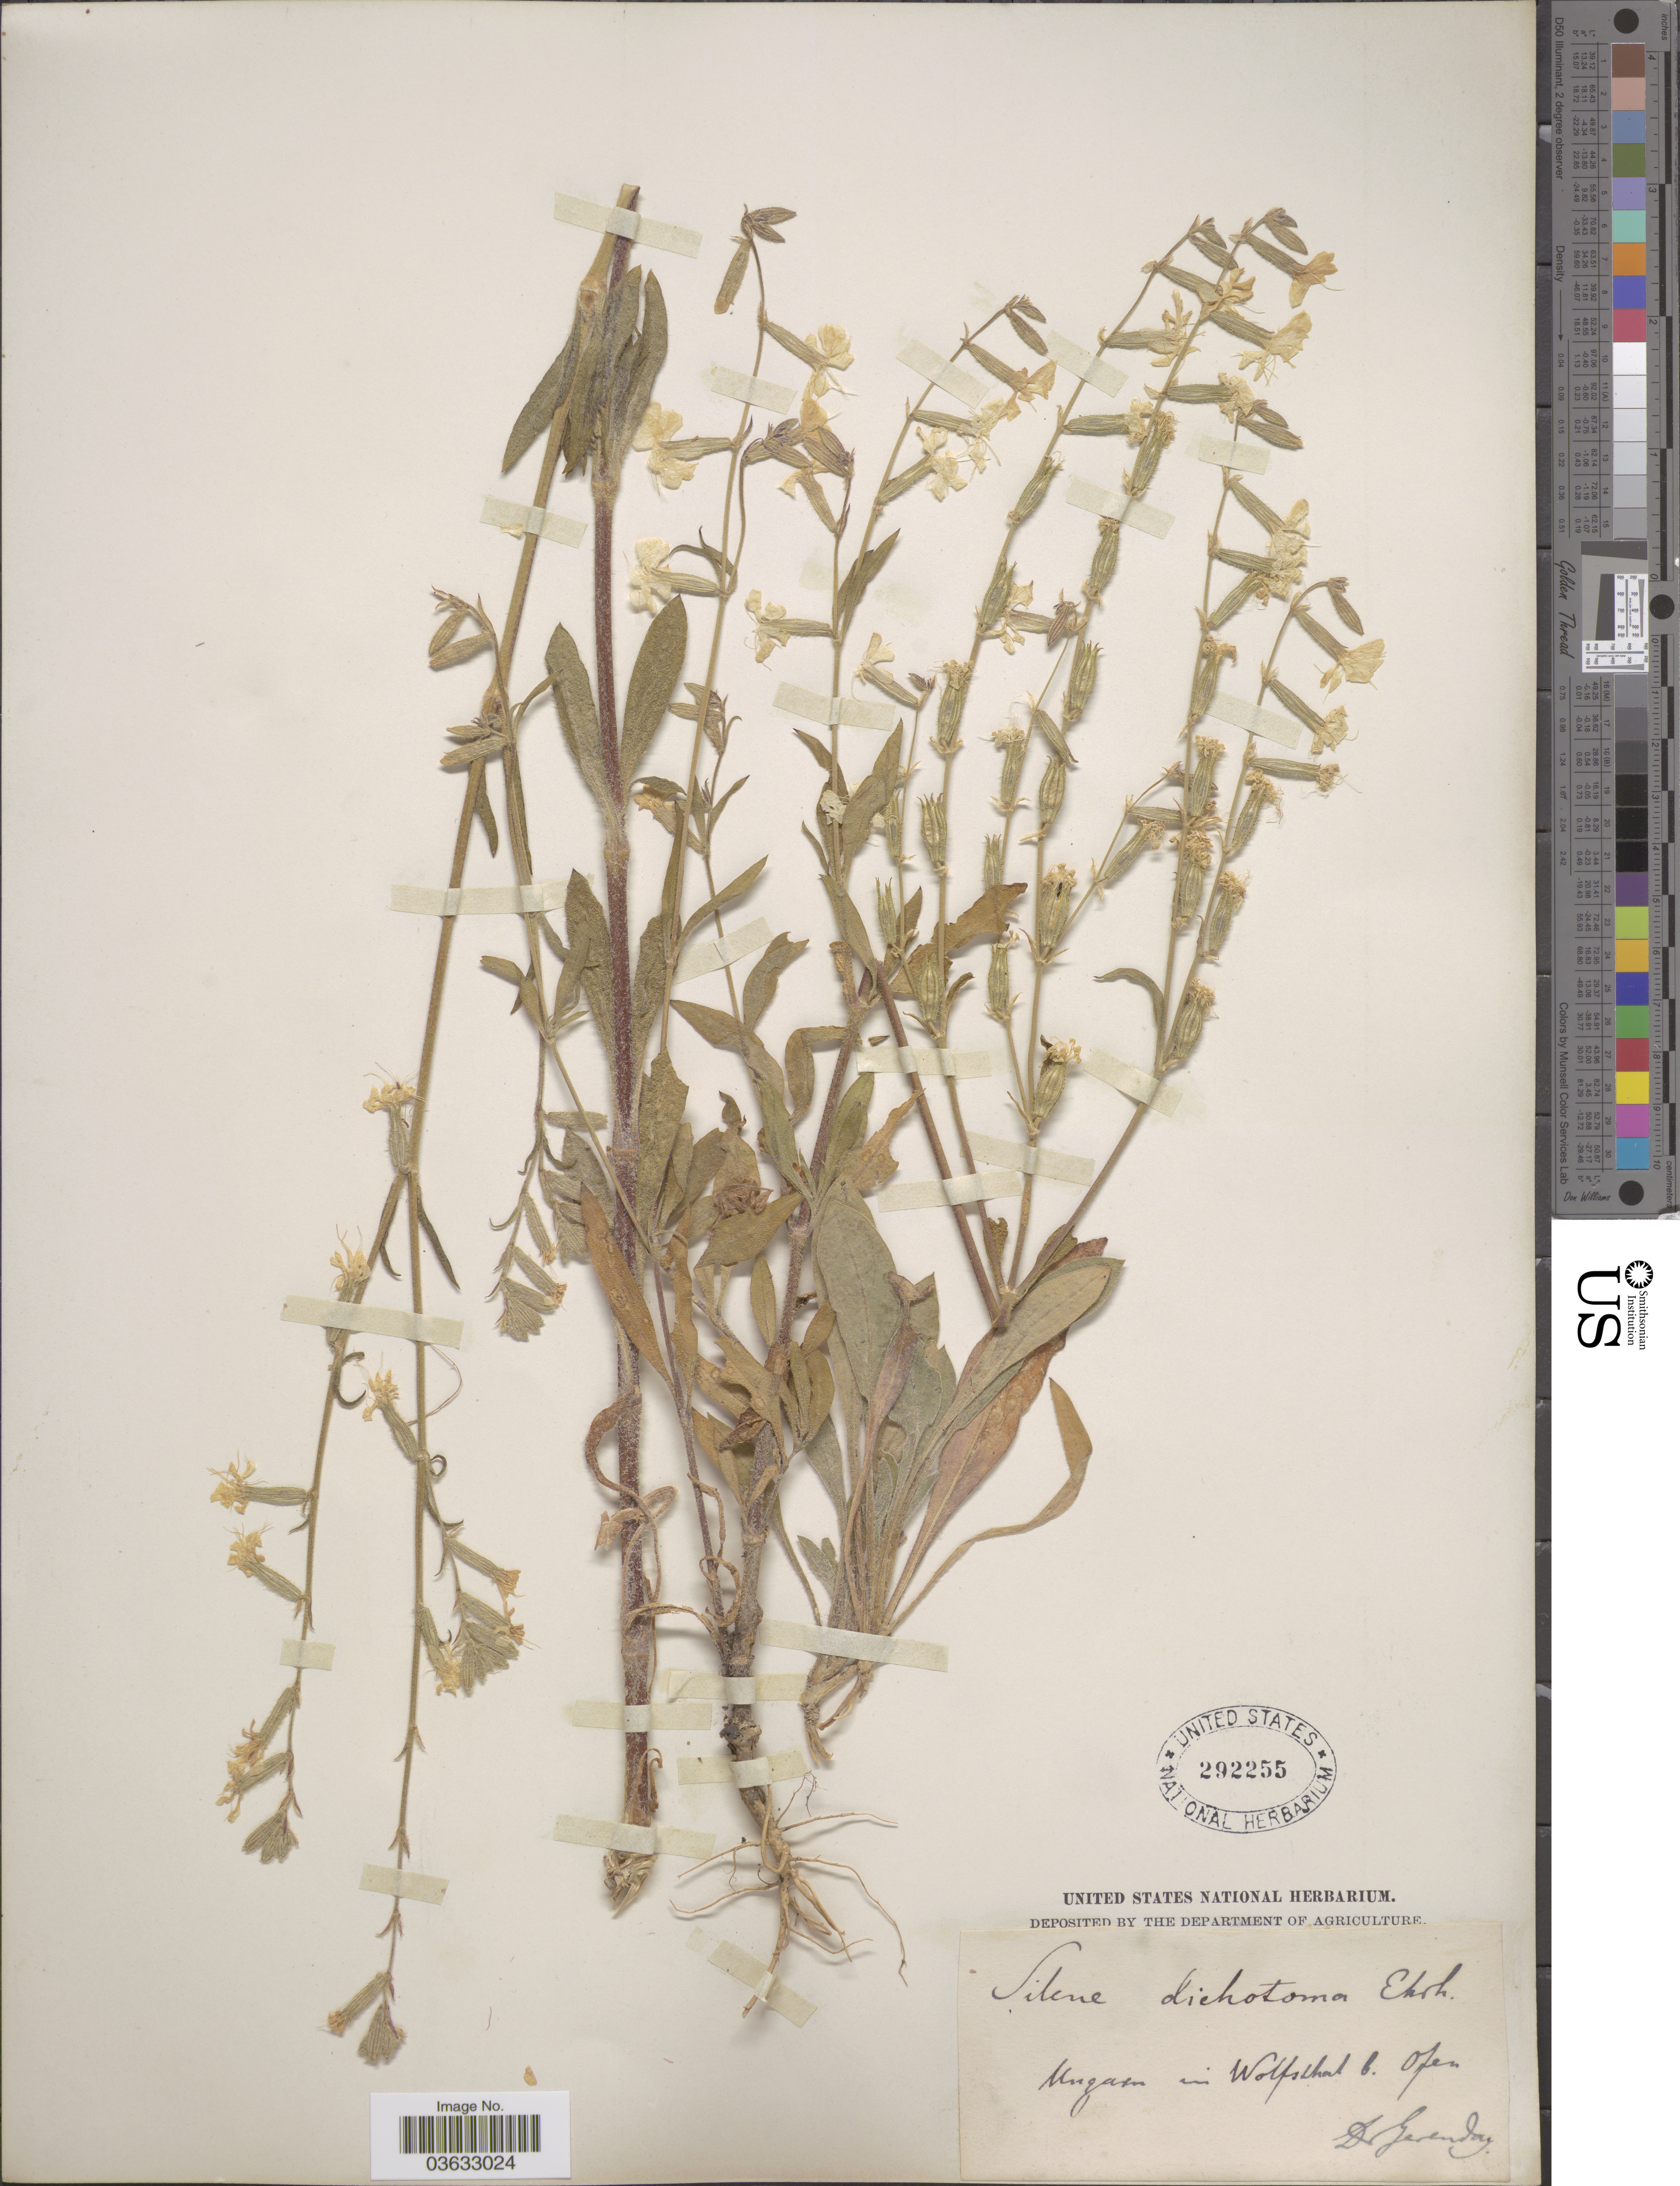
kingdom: Plantae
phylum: Tracheophyta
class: Magnoliopsida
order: Caryophyllales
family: Caryophyllaceae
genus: Silene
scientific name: Silene dichotoma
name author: Ehrh.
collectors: Gerenday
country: Hungary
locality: Ungarn in Wolfsthat b. Ofen.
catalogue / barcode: US 292255